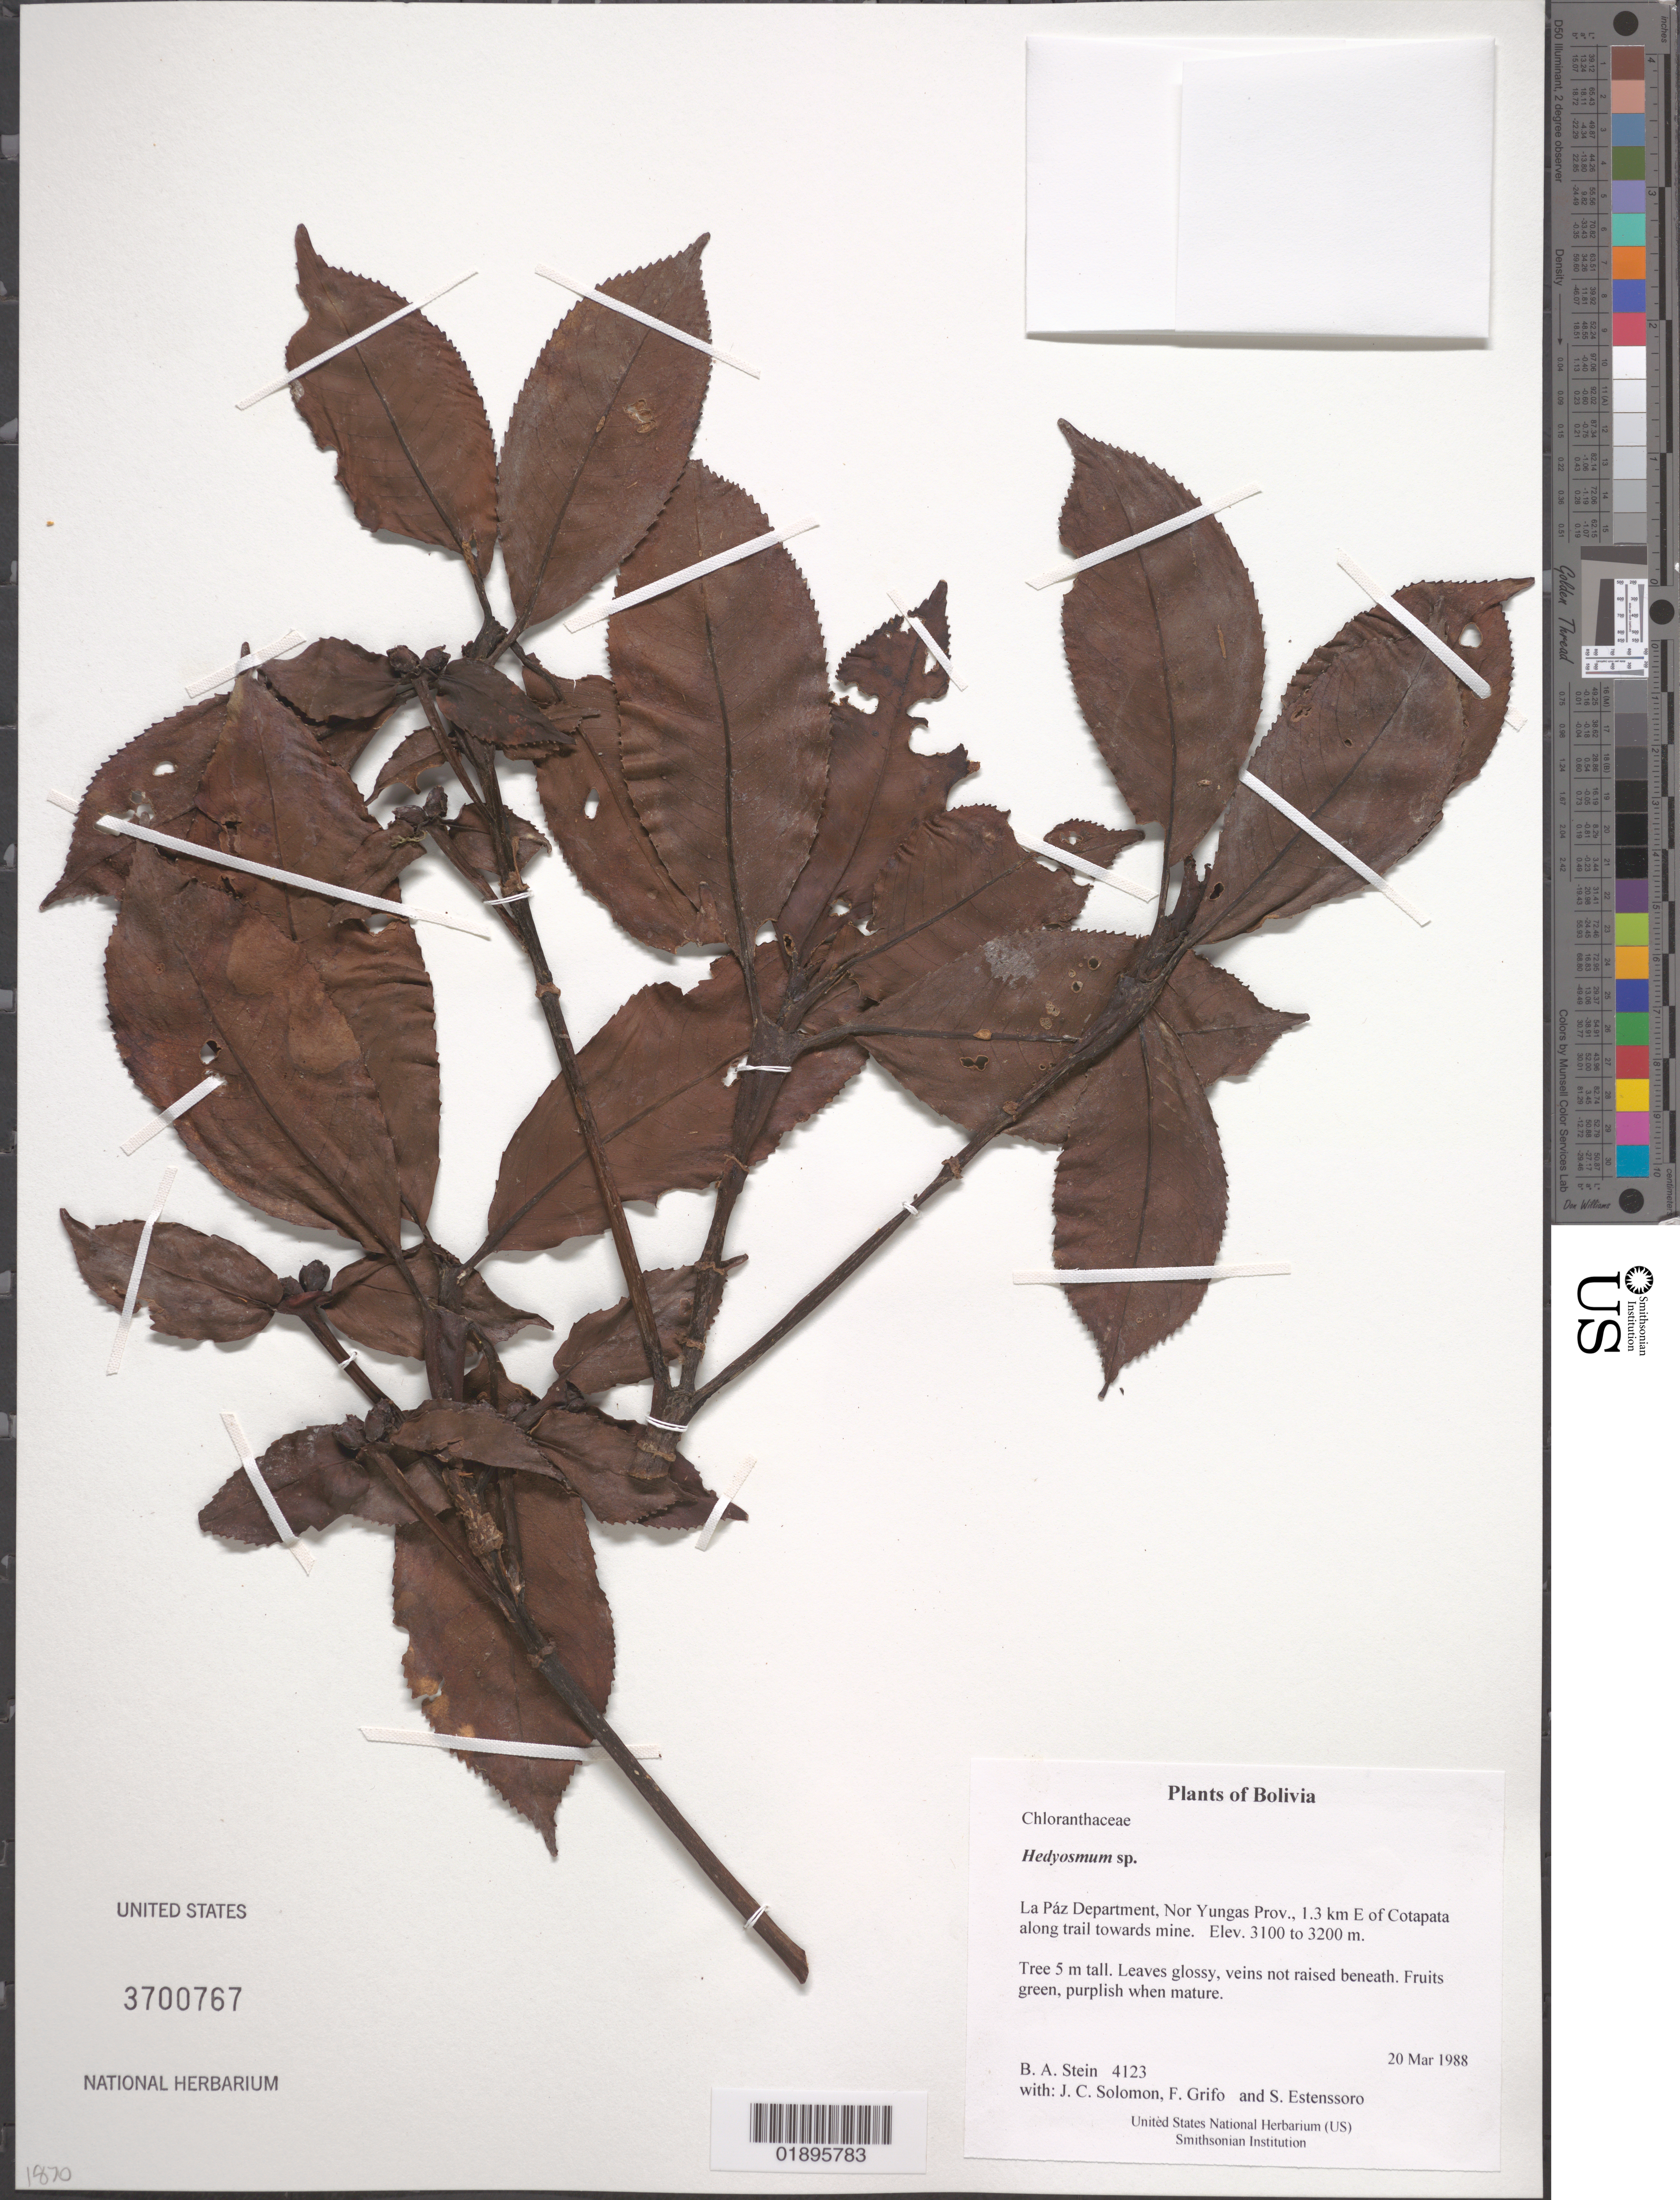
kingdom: Plantae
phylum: Tracheophyta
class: Magnoliopsida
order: Chloranthales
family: Chloranthaceae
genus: Hedyosmum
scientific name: Hedyosmum sp.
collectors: B. A. Stein, J. C. Solomon, F. Grifo & S. Estenssoro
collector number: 4123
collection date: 1988-03-20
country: Bolivia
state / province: La Paz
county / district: Nor Yungas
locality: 1.3 km E of Cotapata along trail towards mine.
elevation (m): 3100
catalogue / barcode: US 3700767